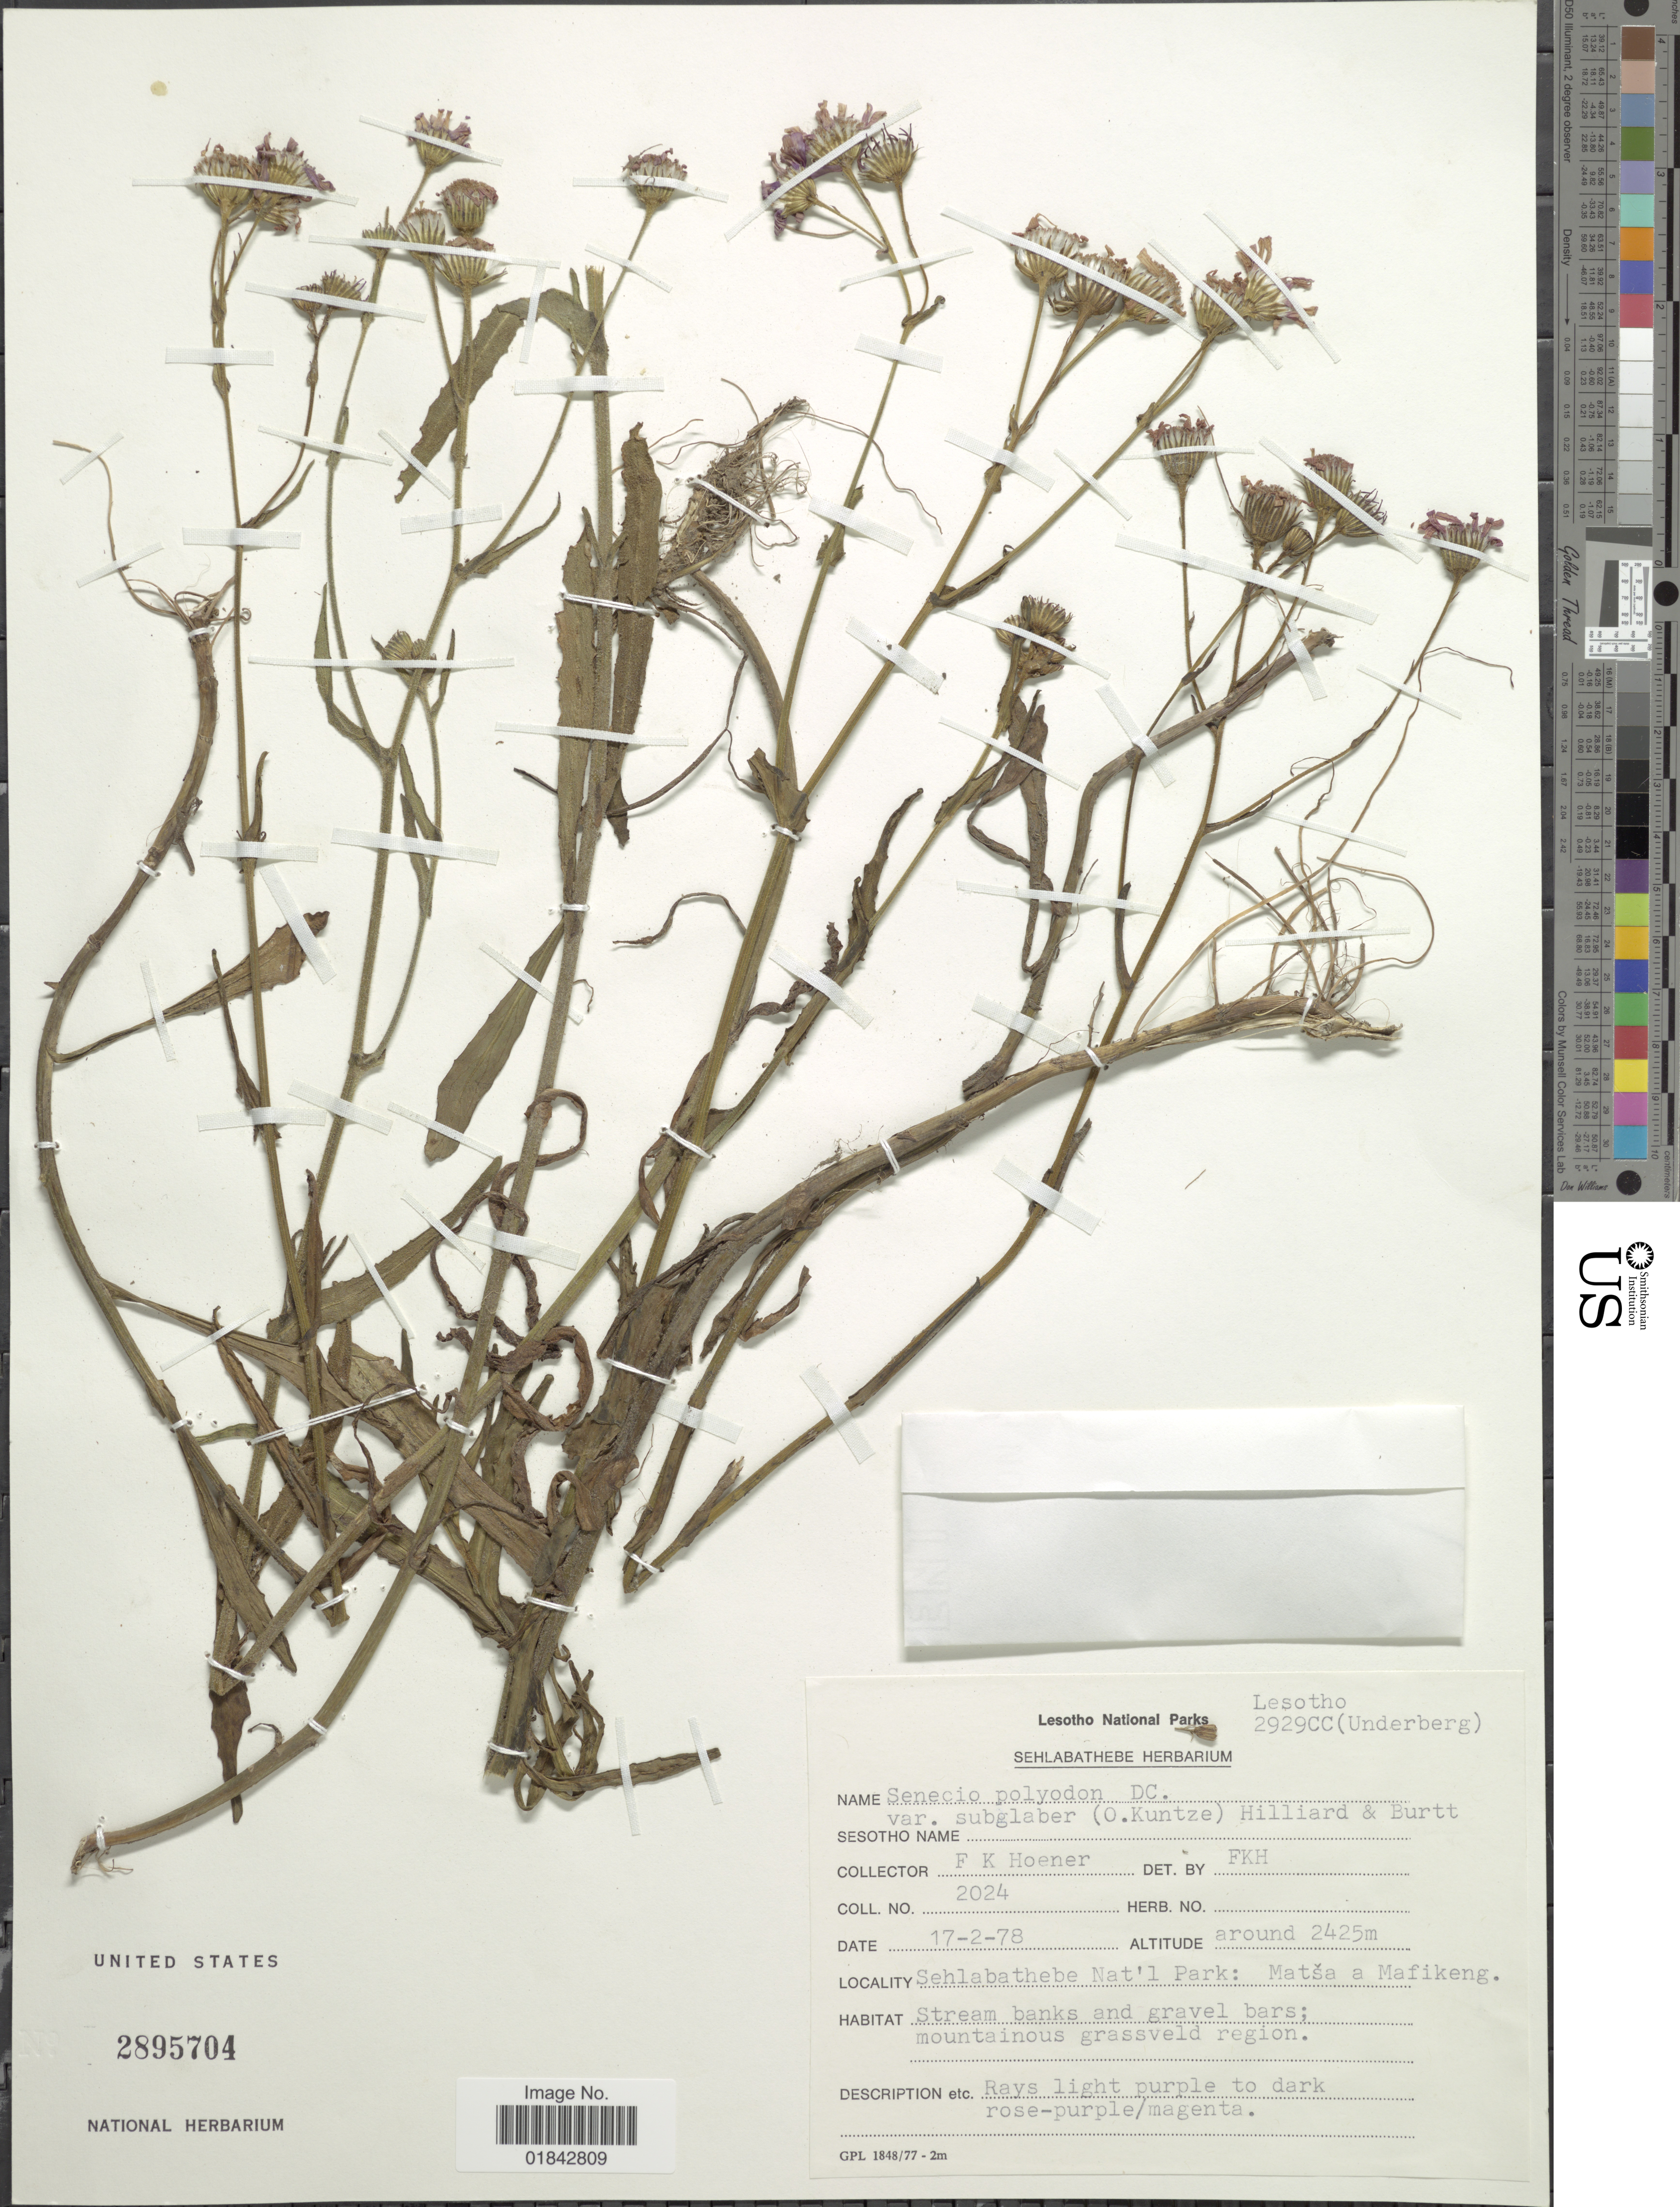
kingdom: Plantae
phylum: Tracheophyta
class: Magnoliopsida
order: Asterales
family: Asteraceae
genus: Senecio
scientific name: Senecio sp.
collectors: F. Hoener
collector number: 2024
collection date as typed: Transcribed d/m/y: 17/2/78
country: Lesotho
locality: Lesotho 2929CC (Underberg), Sehabathebe Nat'L Park: Matsa a Mafikenf. stream banks [unsure placement]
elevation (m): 2425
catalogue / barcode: US 2895704